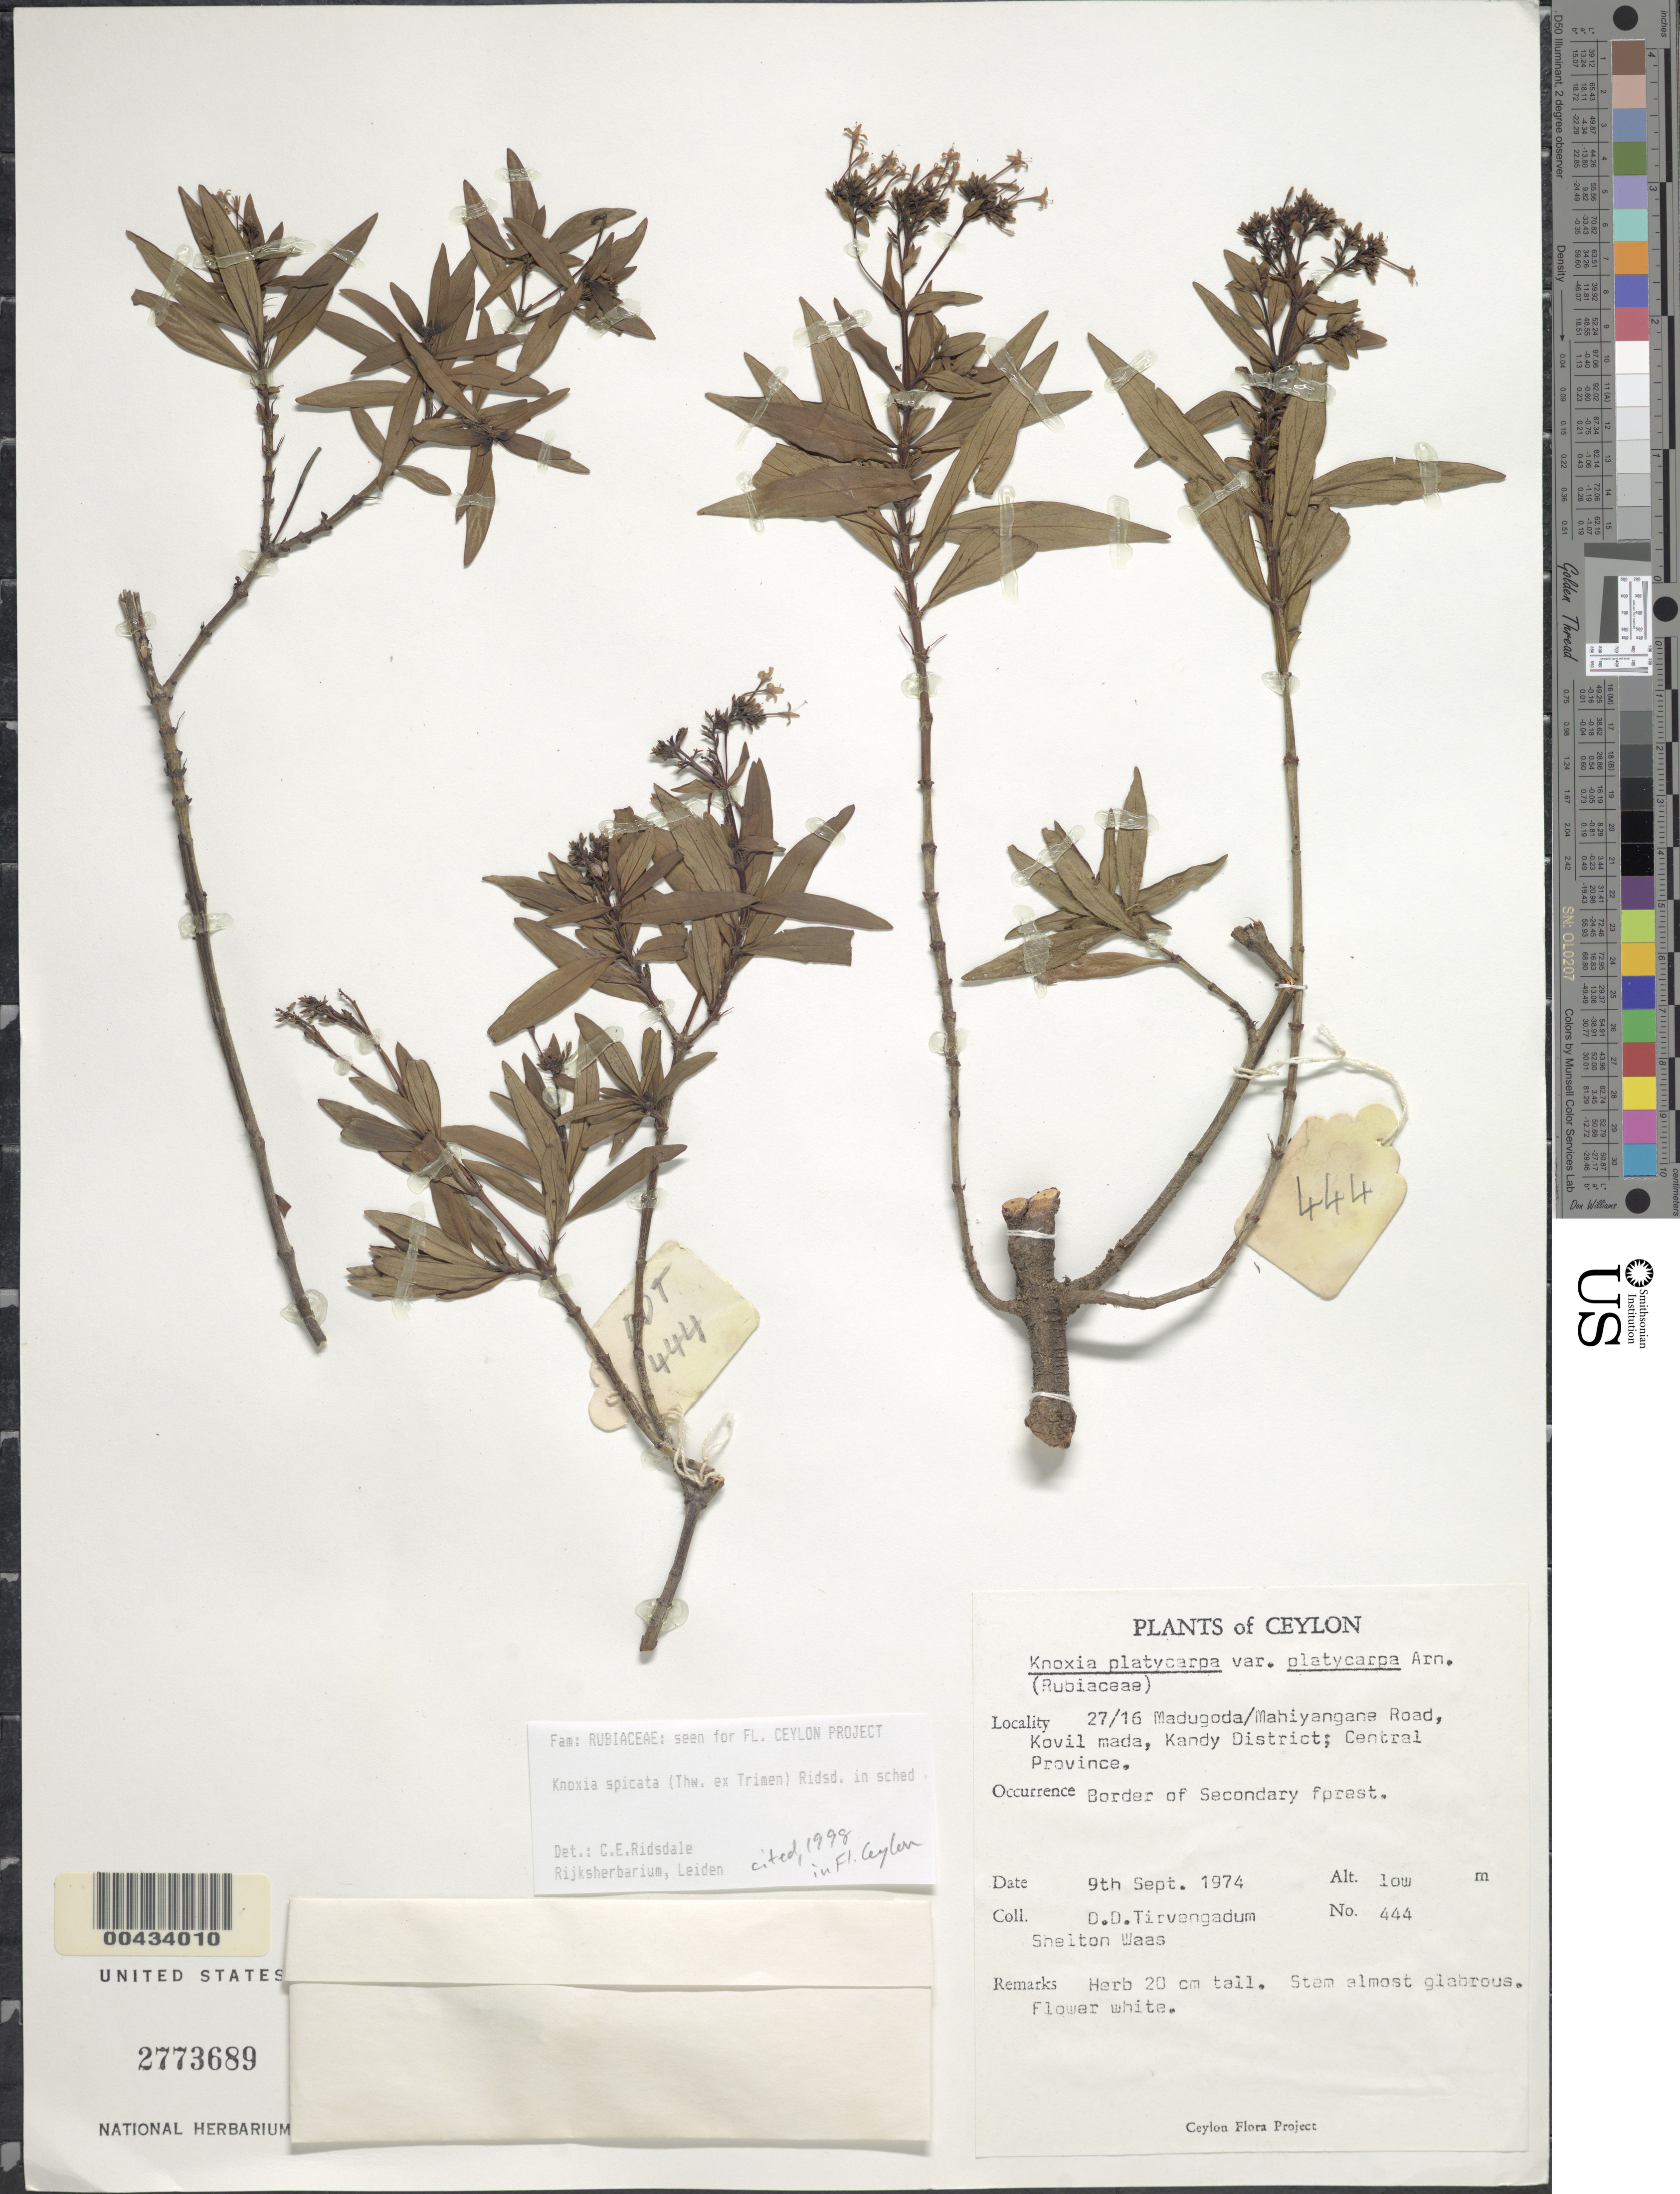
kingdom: Plantae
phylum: Tracheophyta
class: Magnoliopsida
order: Gentianales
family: Rubiaceae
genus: Knoxia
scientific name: Knoxia spicata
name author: (Thwaites ex Trimen) Ridsdale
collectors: D. Tirvengadum & S. Waas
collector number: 444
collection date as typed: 09 Sep 1974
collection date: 1974-09-09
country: Sri Lanka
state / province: Central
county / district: Kandy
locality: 27/16 Madugoda-Mahiyangane Rd, Kovil Mada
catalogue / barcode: US 2773689